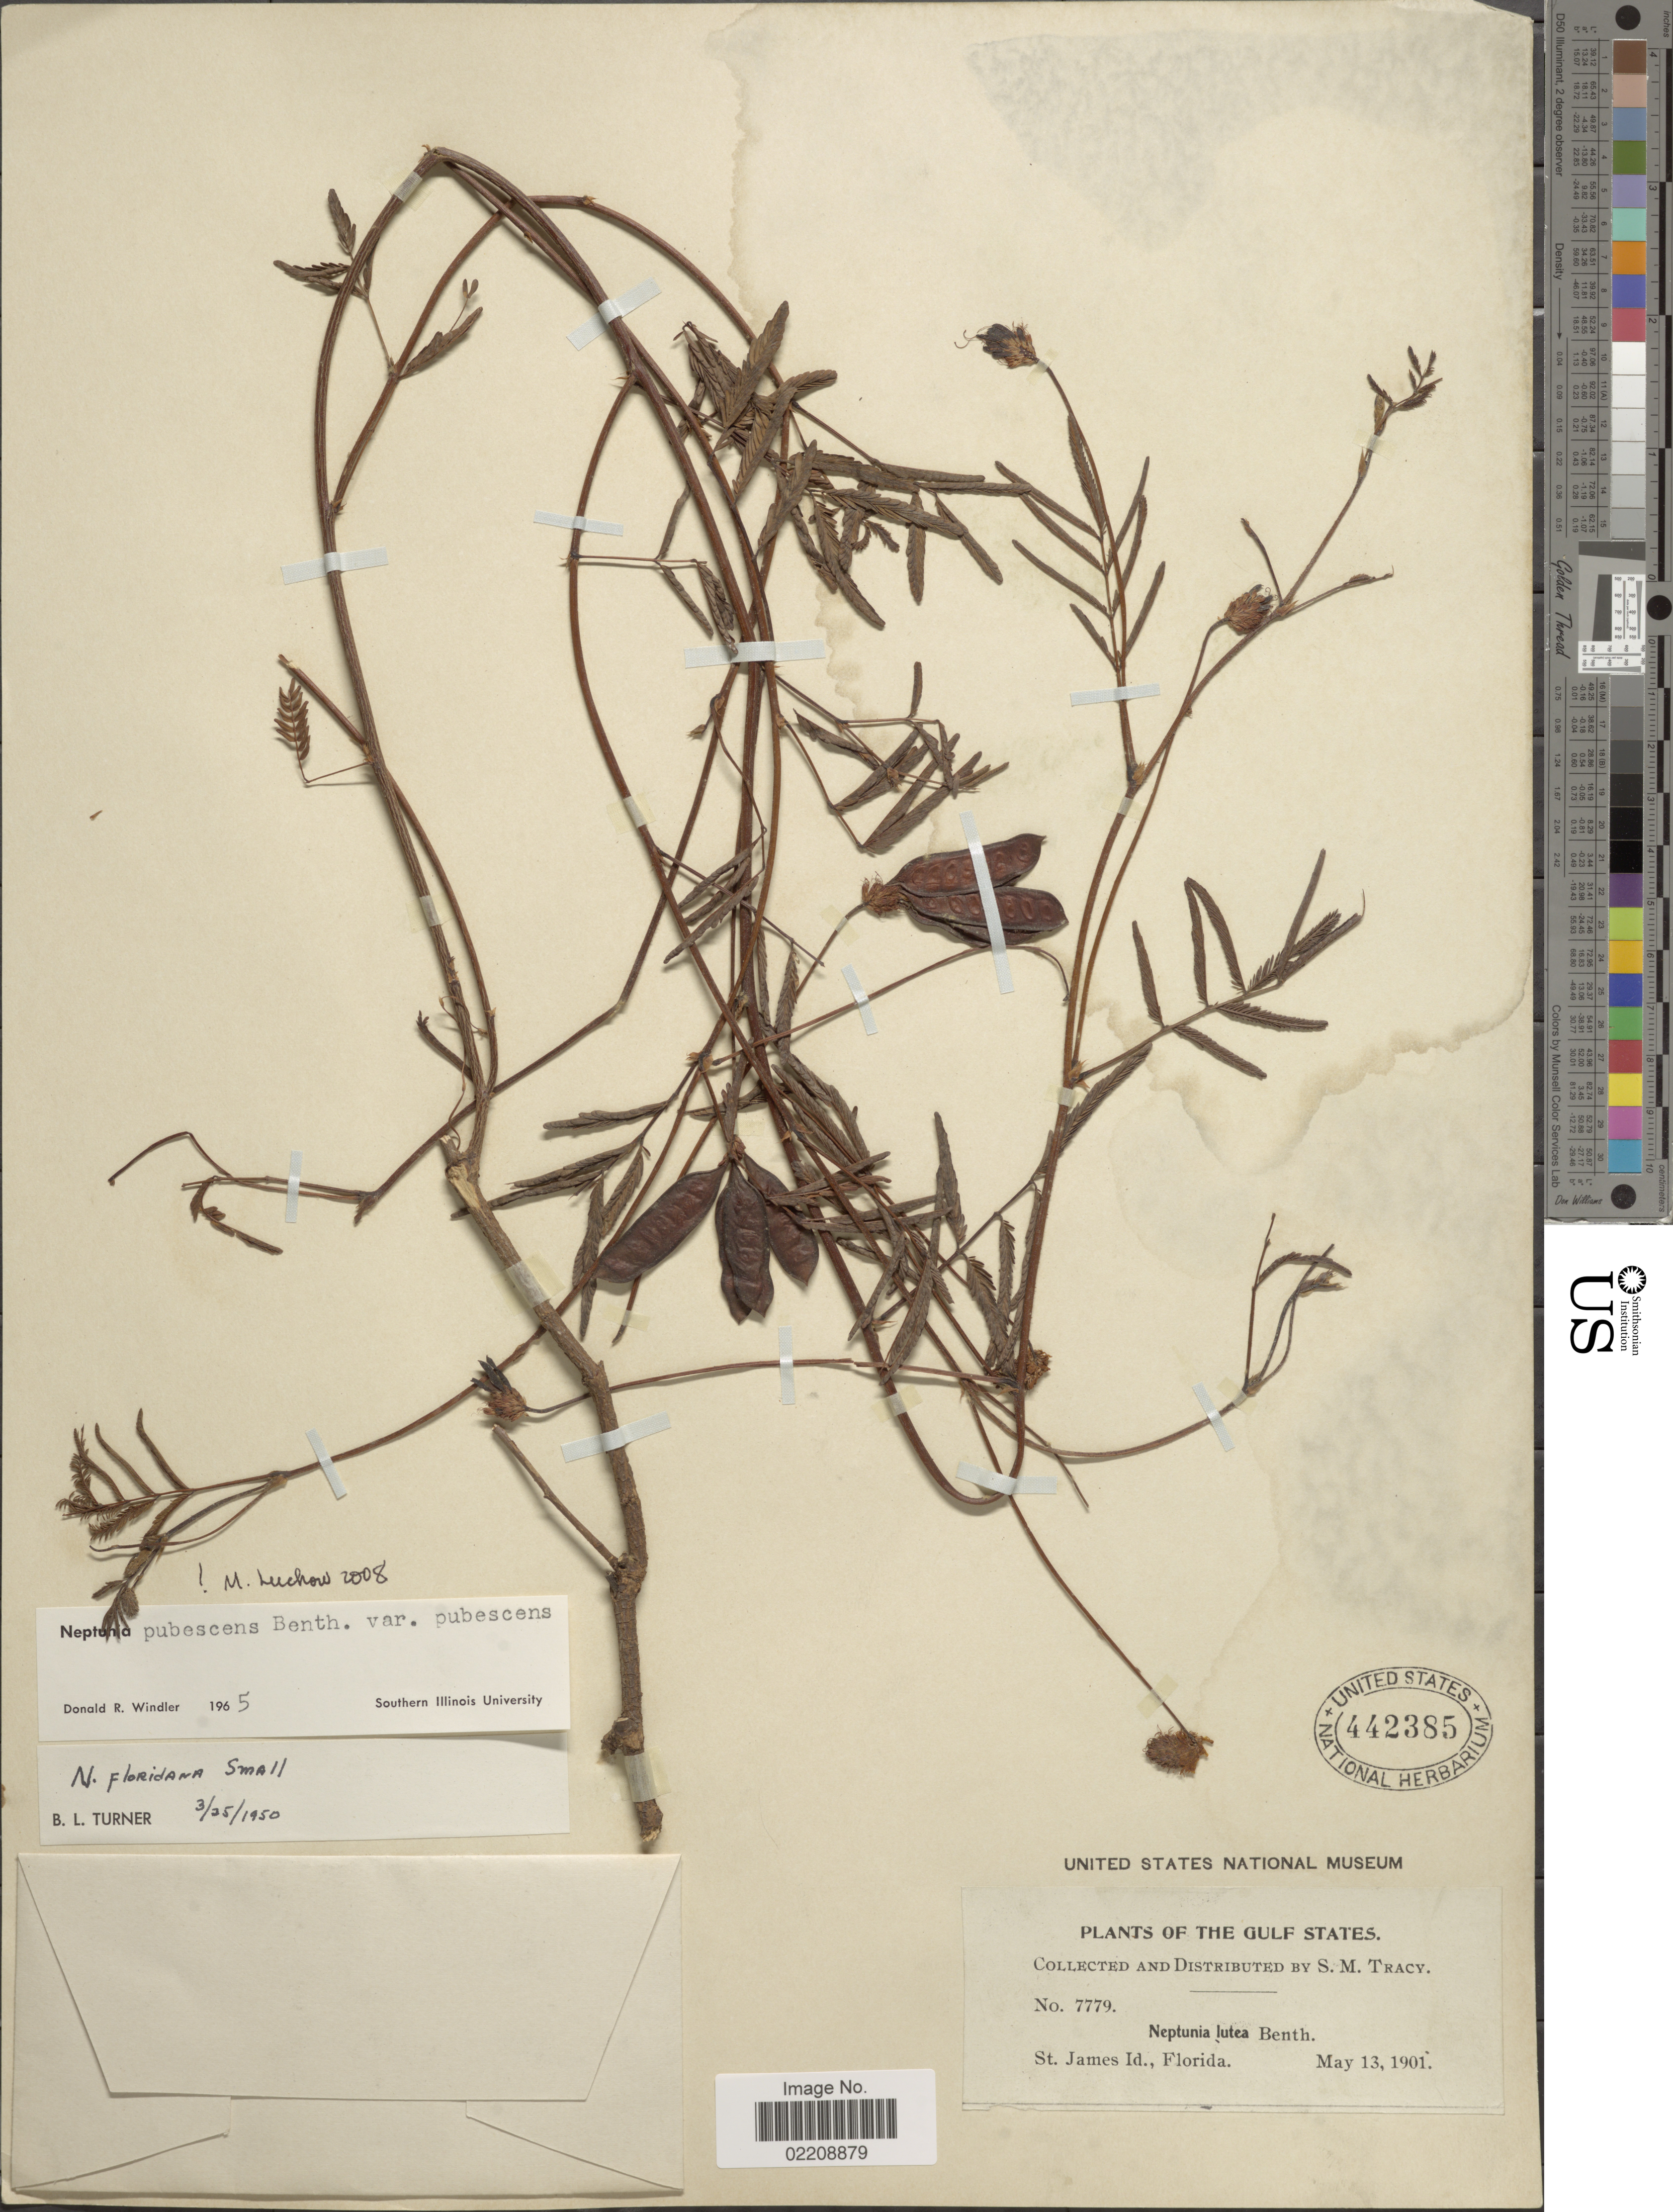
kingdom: Plantae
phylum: Tracheophyta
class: Magnoliopsida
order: Fabales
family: Fabaceae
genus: Neptunia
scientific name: Neptunia pubescens var. pubescens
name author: Benth.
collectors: S. M. Tracy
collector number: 7779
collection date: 1901-05-13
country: United States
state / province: Florida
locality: The Gulf States, St. James Id.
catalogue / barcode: US 442385